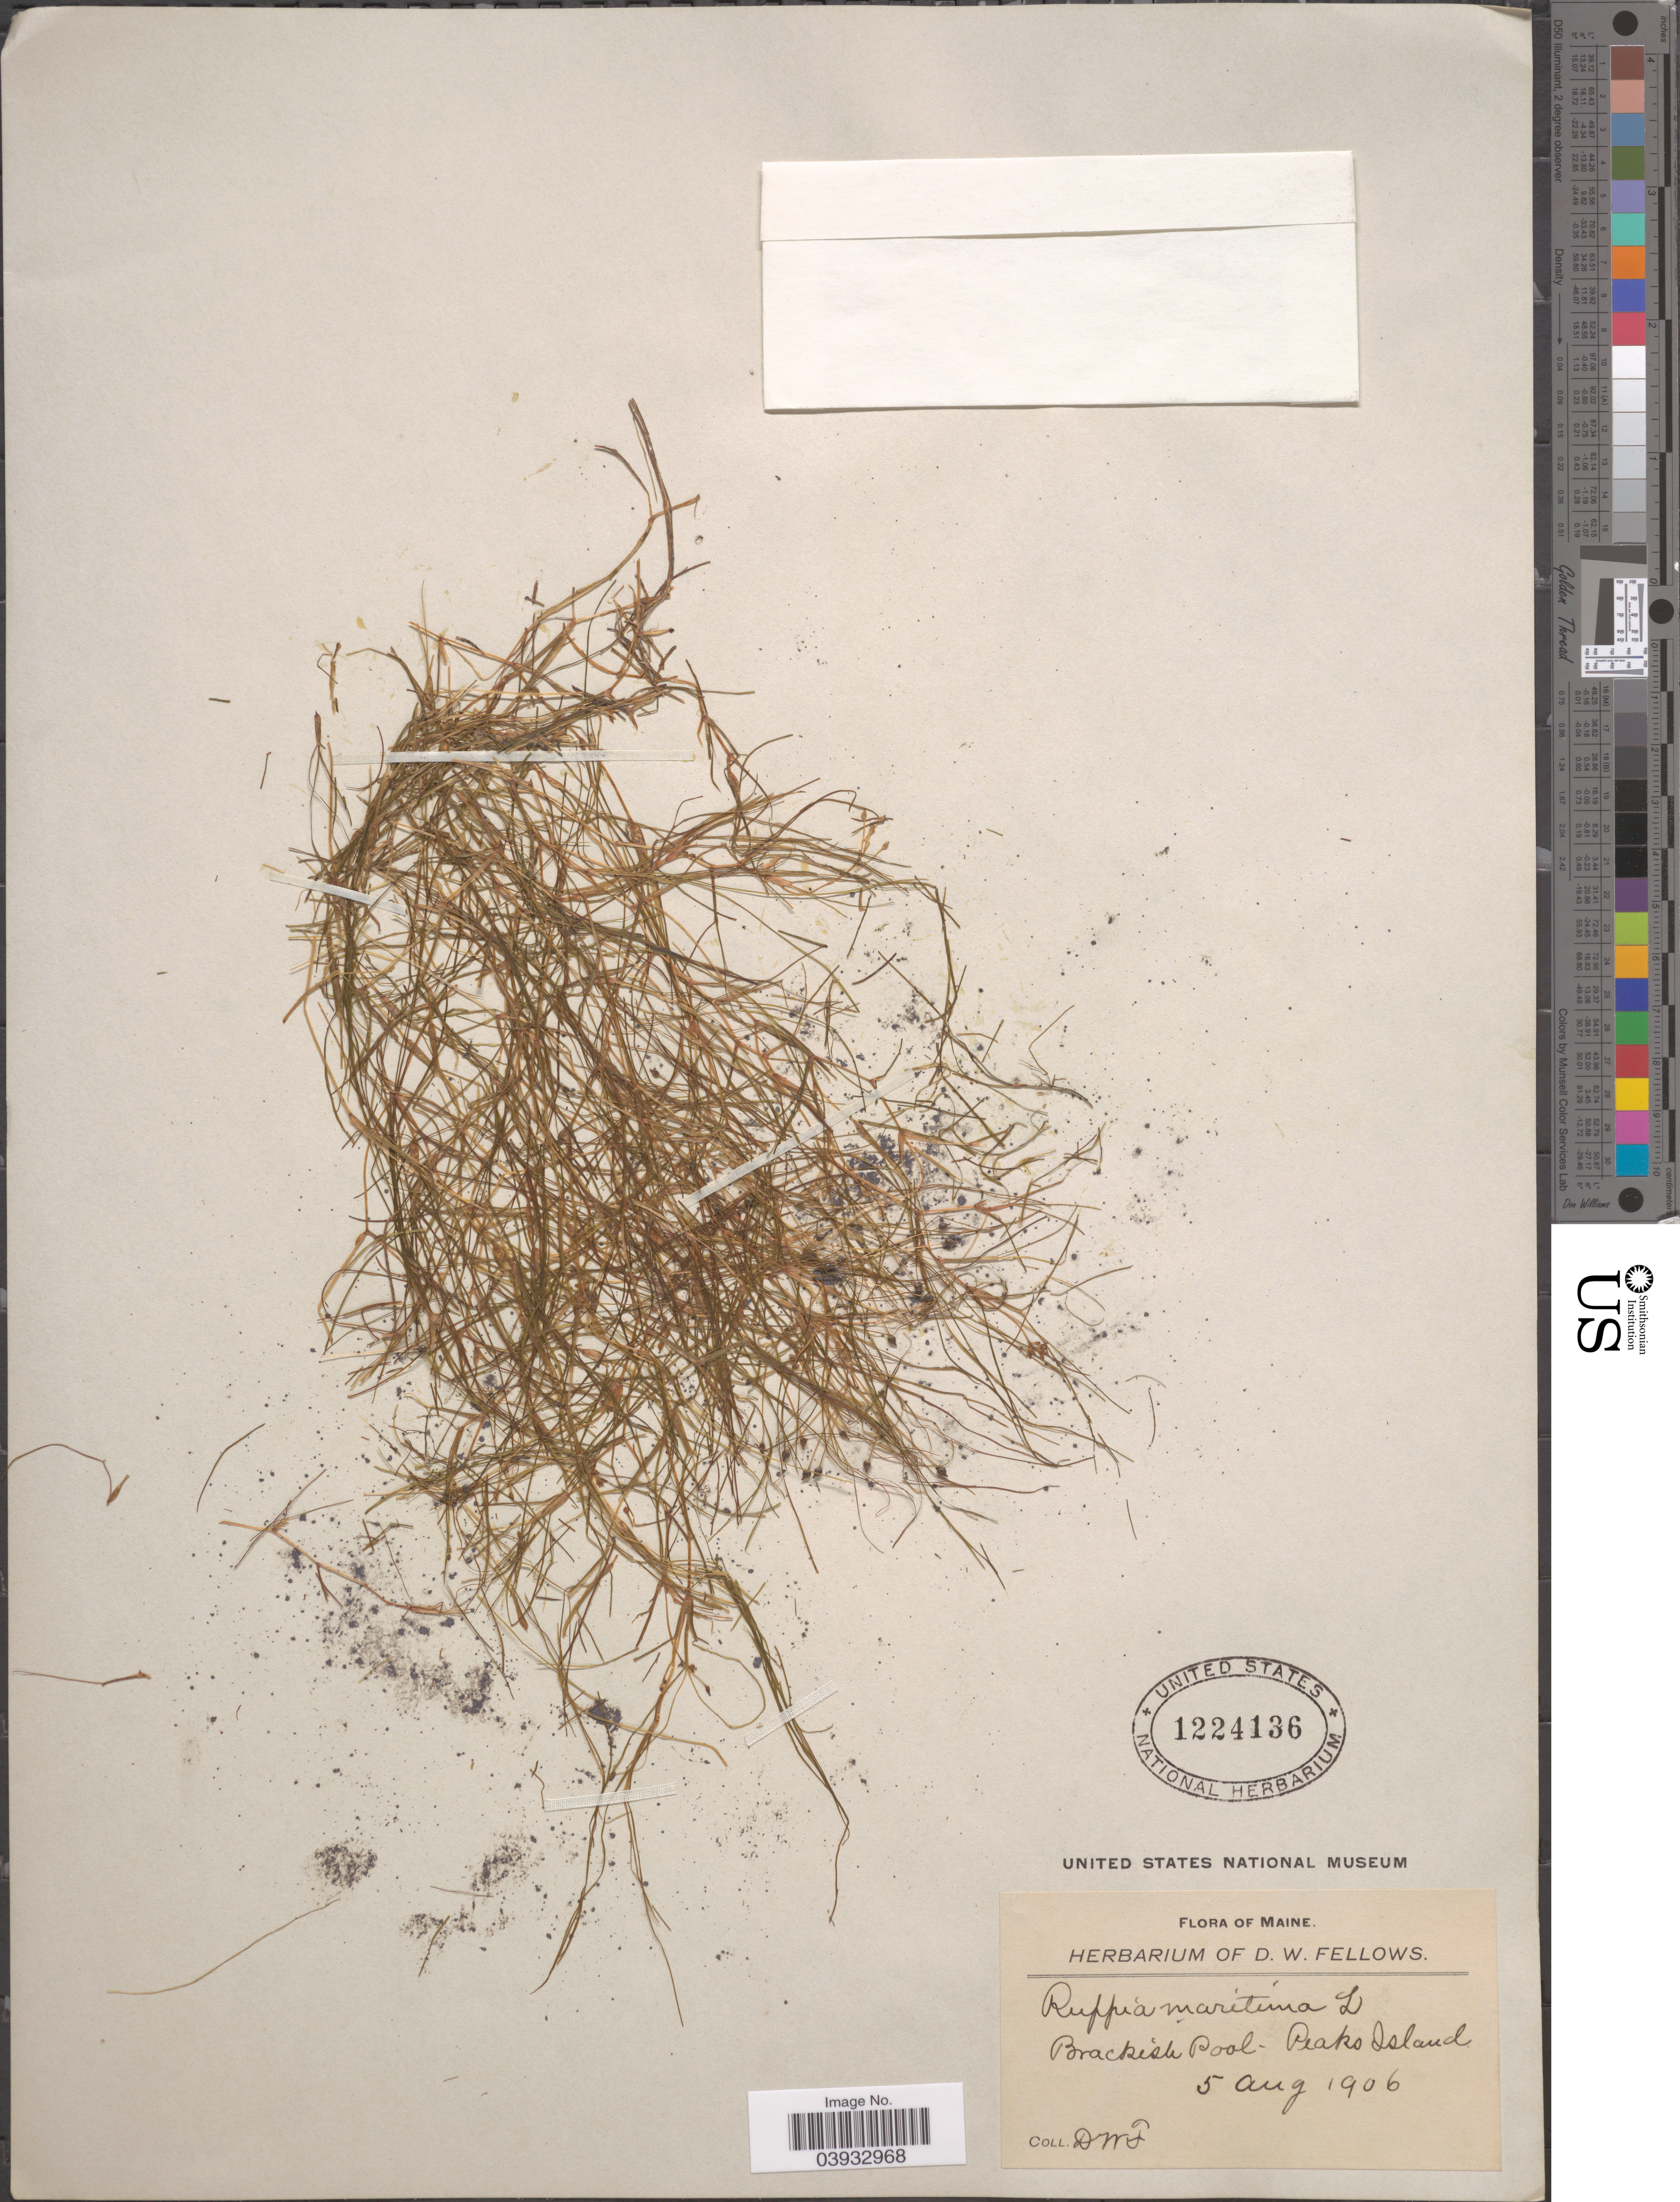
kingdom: Plantae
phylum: Tracheophyta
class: Liliopsida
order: Alismatales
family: Ruppiaceae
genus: Ruppia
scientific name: Ruppia maritima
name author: L.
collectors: D. W. Fellows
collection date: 1906-08-05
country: United States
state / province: Maine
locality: Peaks Island.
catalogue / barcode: US 1224136